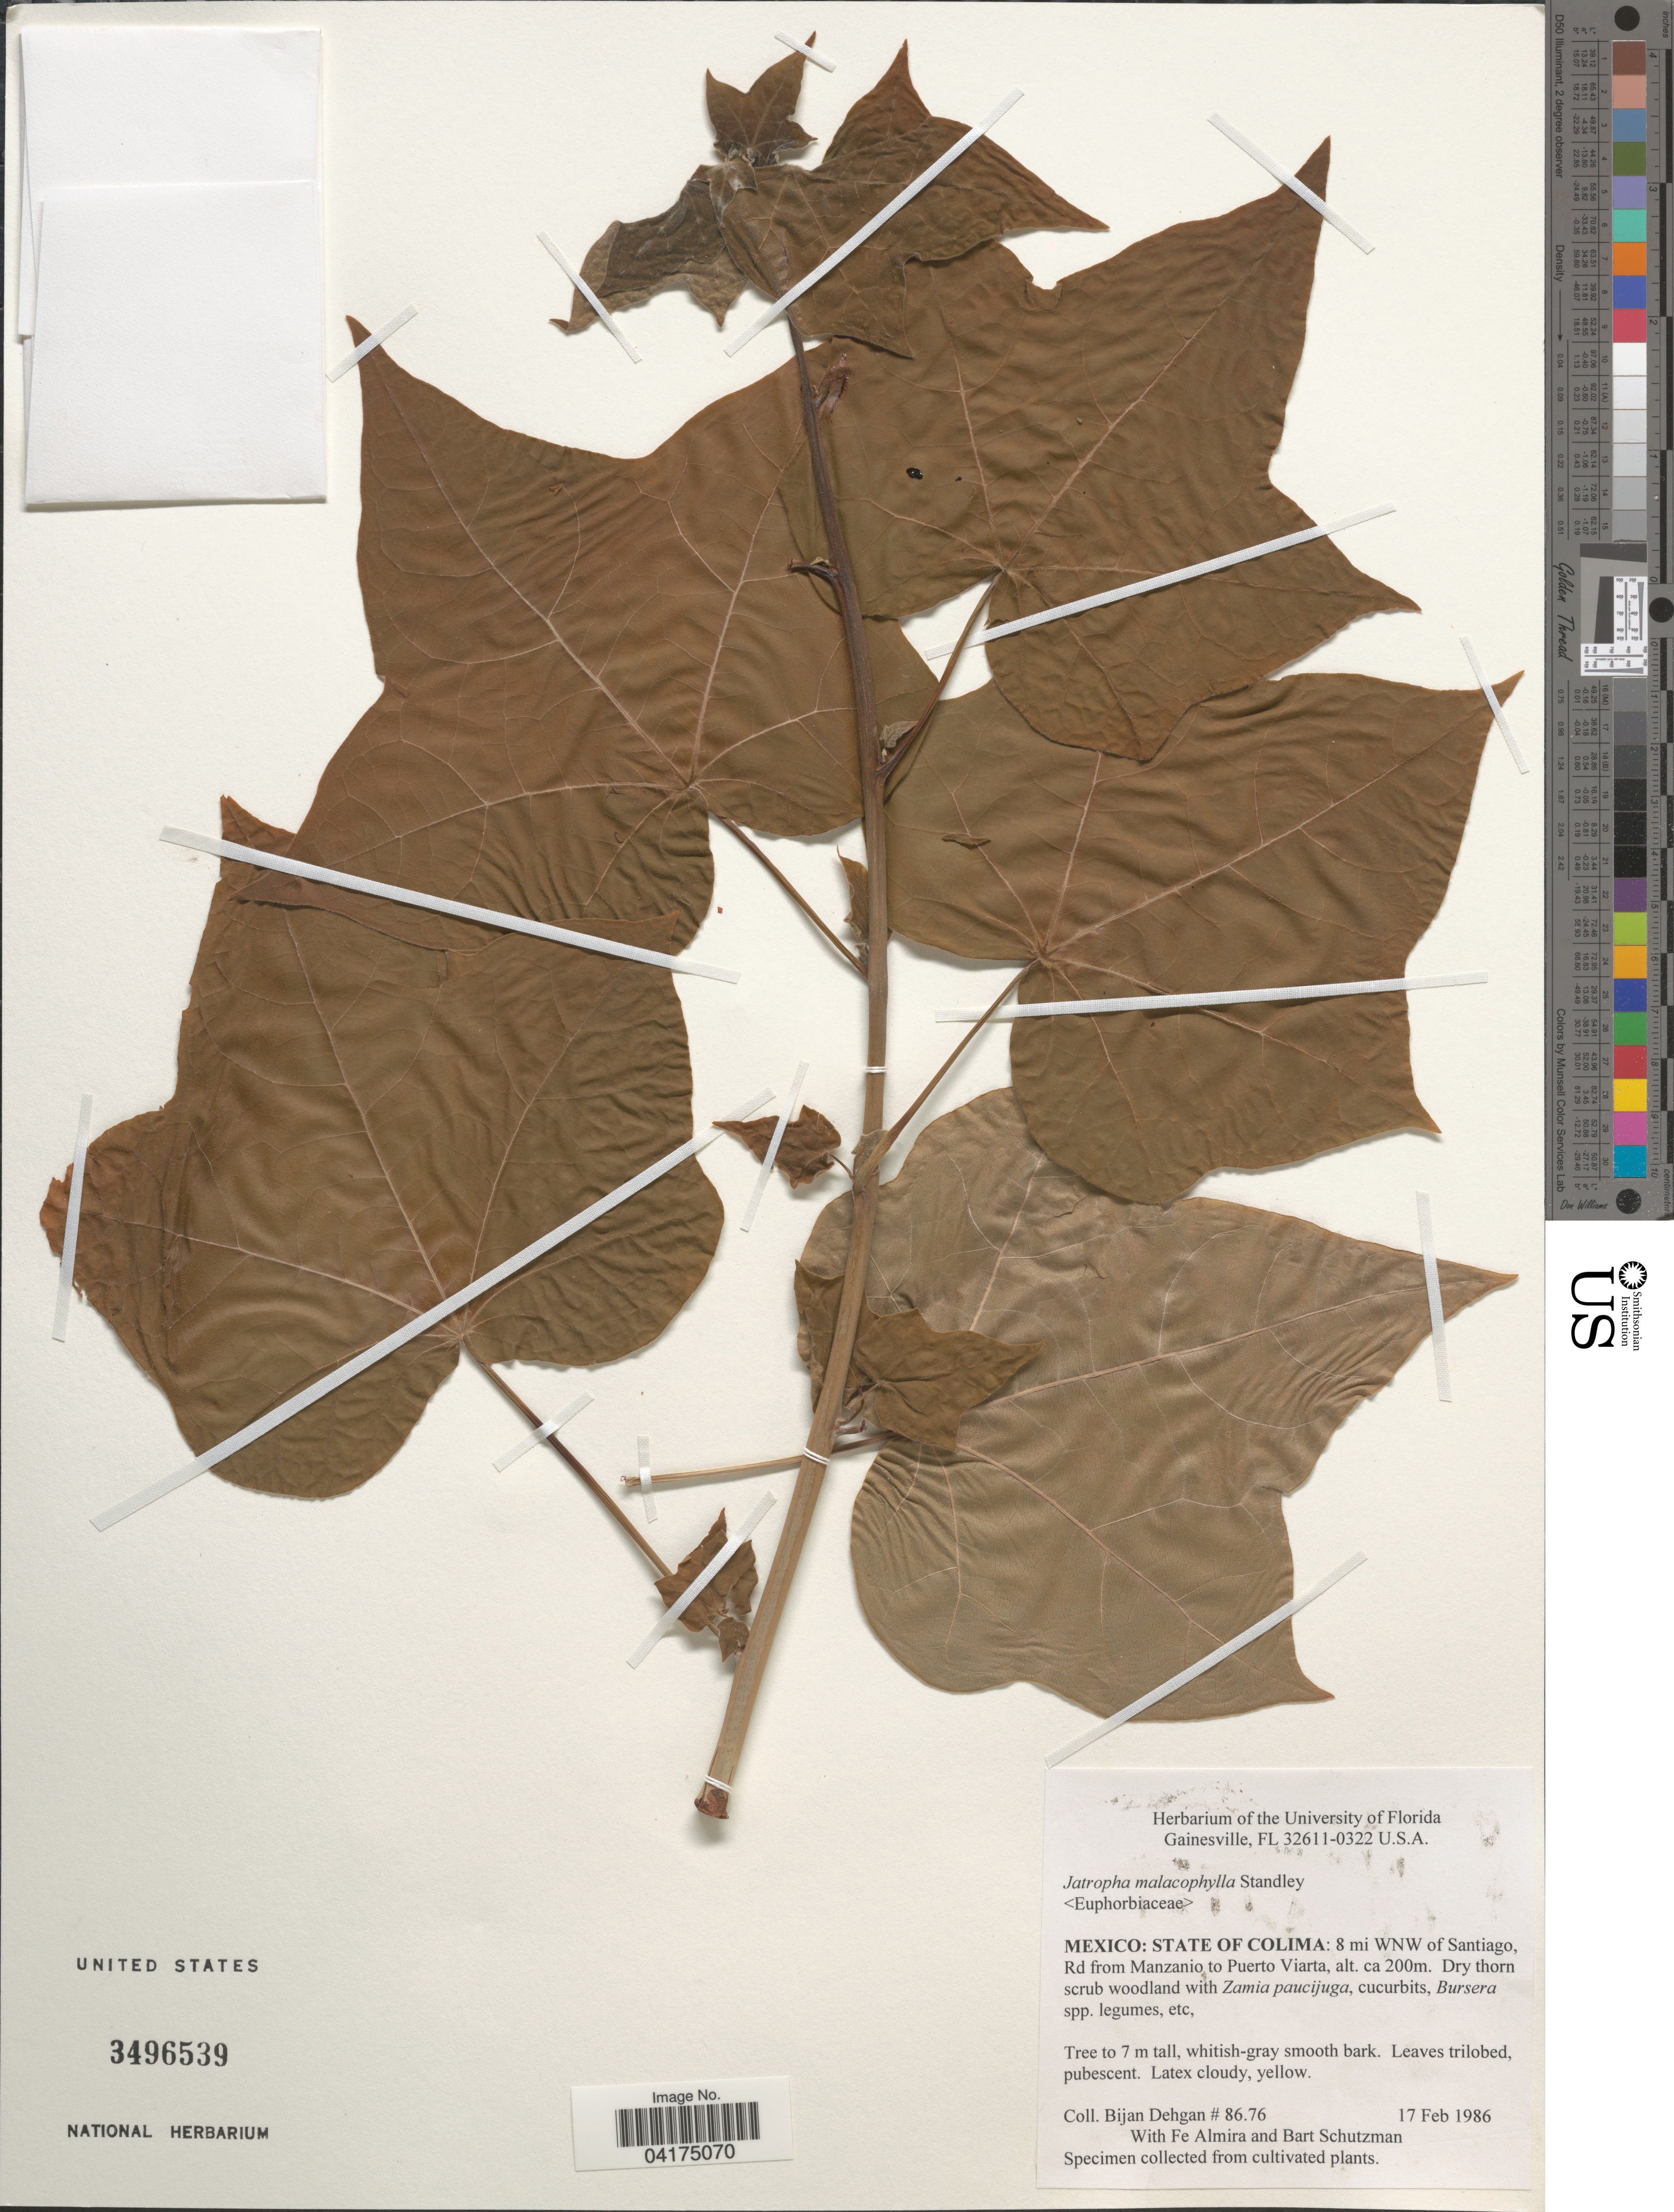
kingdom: Plantae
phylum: Tracheophyta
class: Magnoliopsida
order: Malpighiales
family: Euphorbiaceae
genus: Jatropha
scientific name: Jatropha malacophylla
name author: Standl.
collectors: B. Dehgan, F. Almira & B. Schutzman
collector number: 8676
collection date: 1986-02-17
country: Mexico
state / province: Colima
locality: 8 mi WNW of Santiago, Rd from Manzanio to Puerto Viarta.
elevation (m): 200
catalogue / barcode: US 3496539